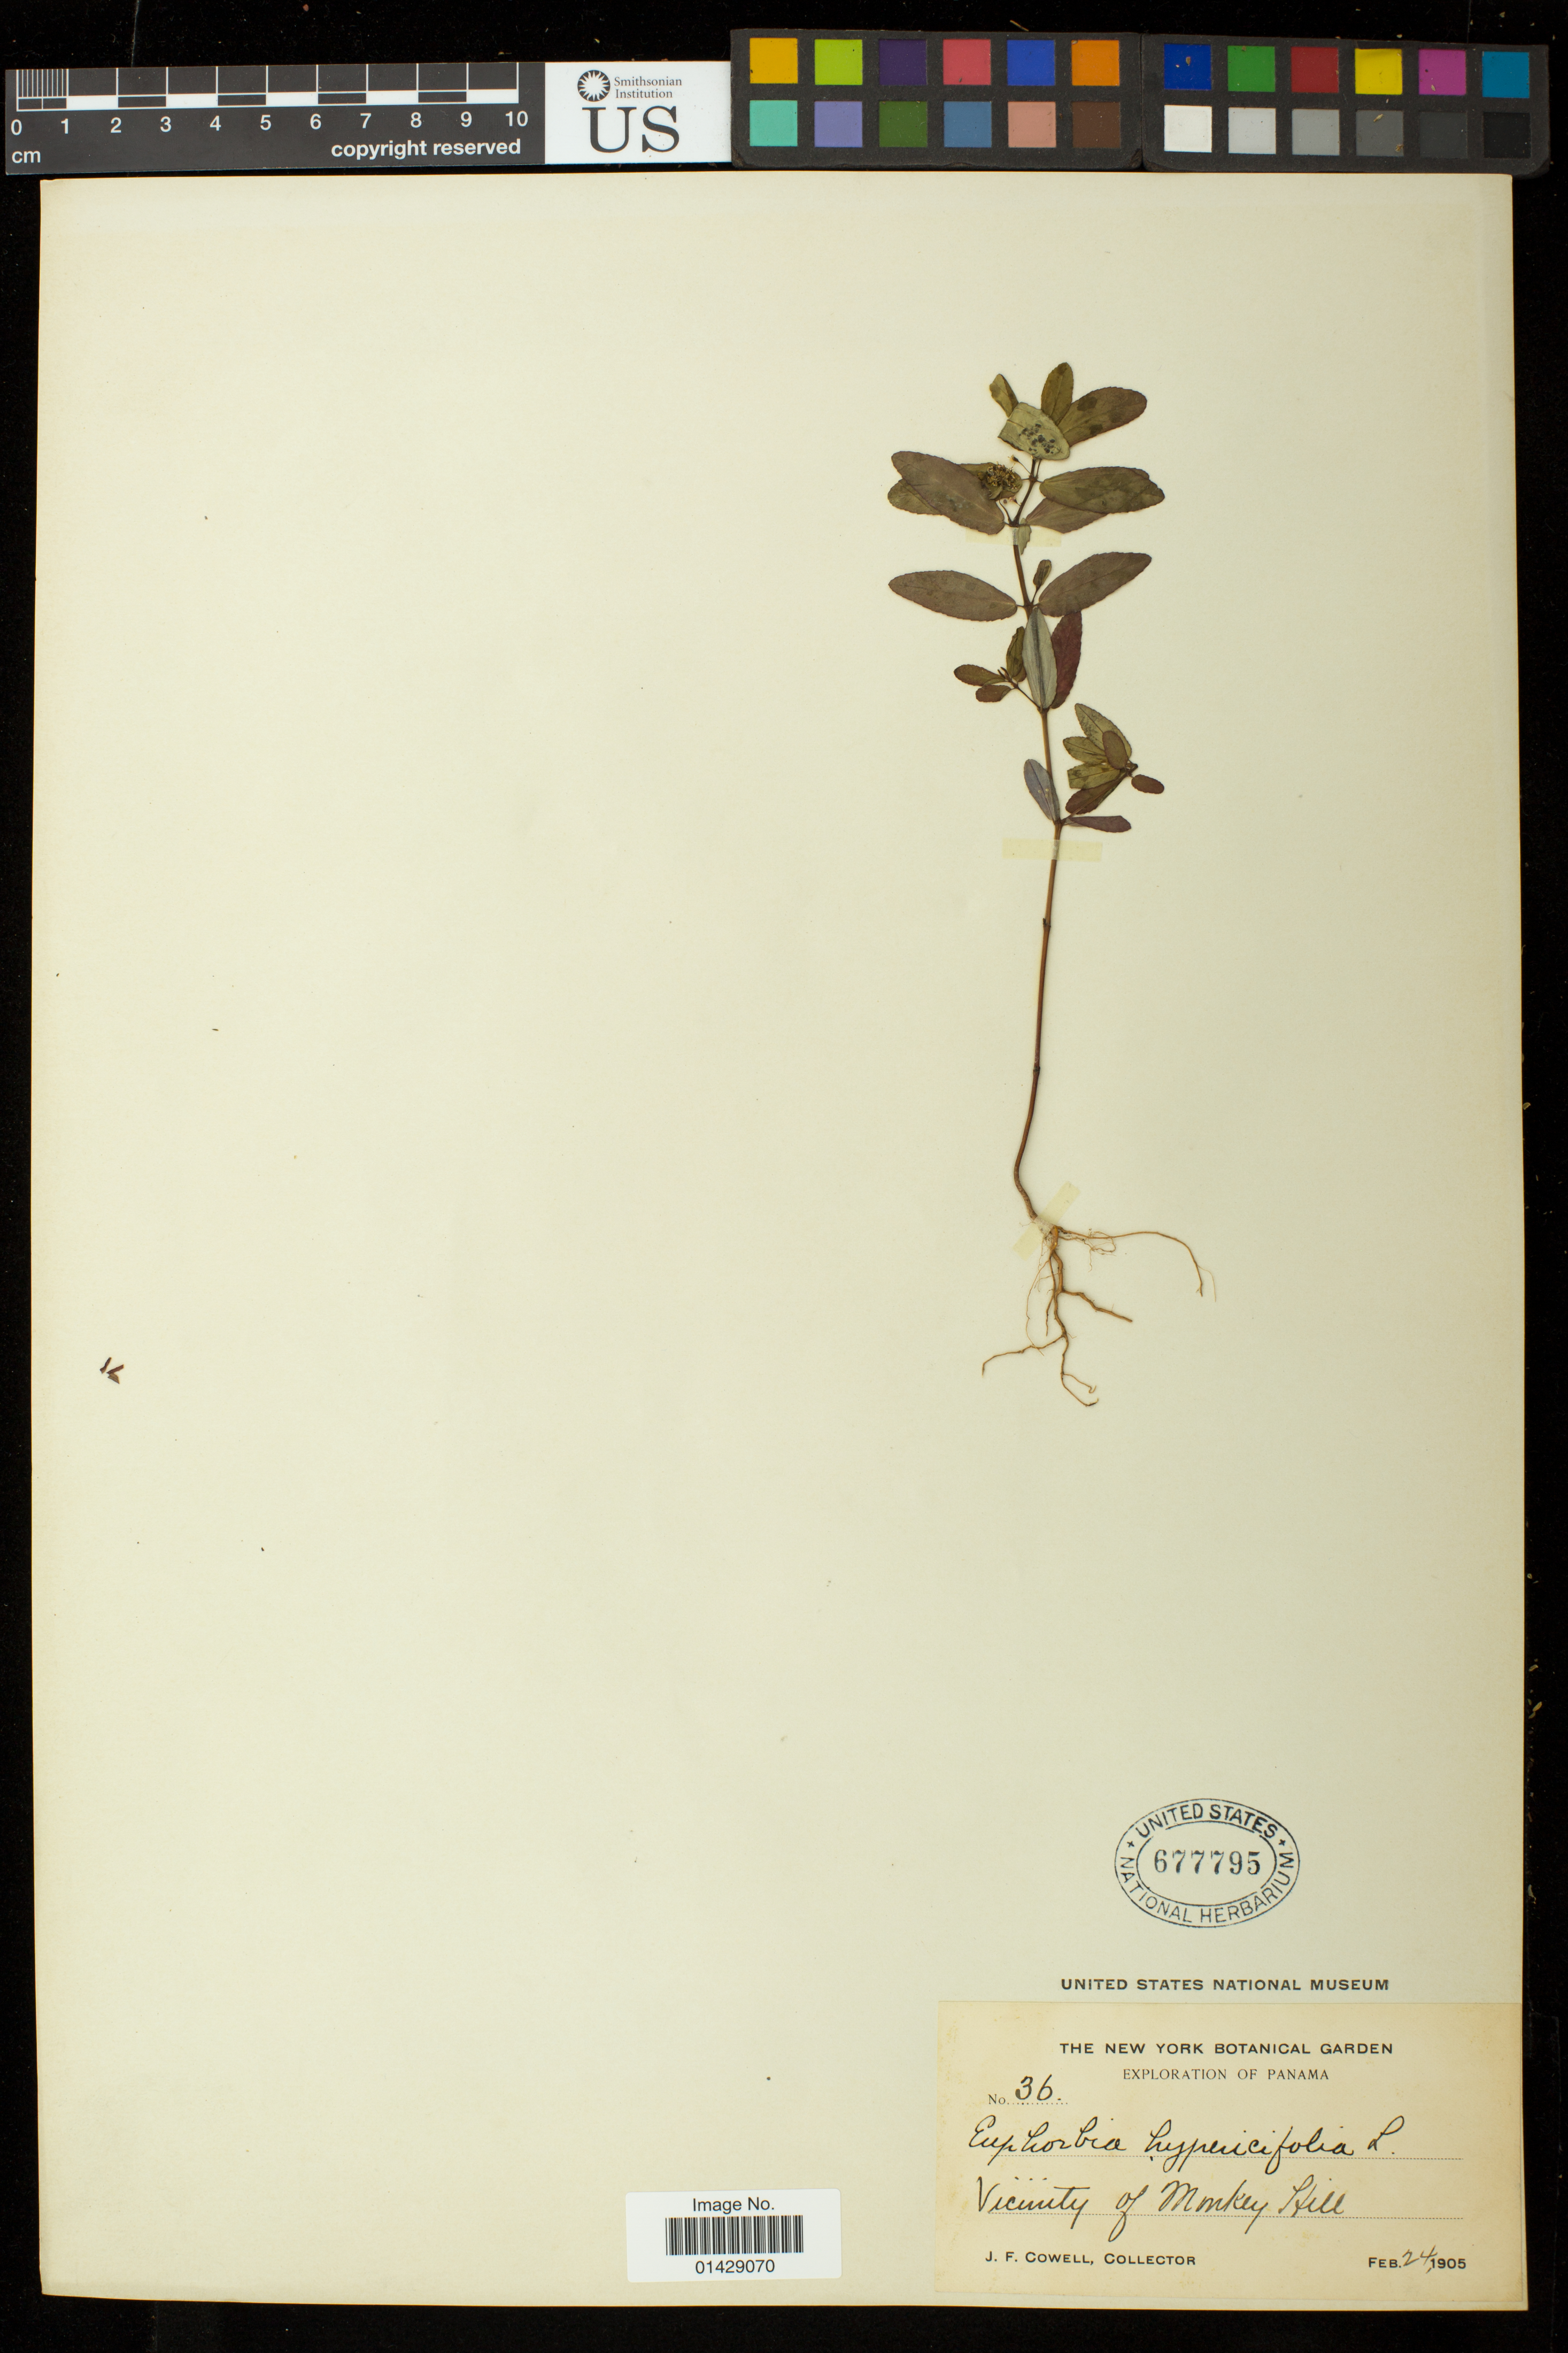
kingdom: Plantae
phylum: Tracheophyta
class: Magnoliopsida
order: Malpighiales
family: Euphorbiaceae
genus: Euphorbia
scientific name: Euphorbia hyssopifolia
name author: L.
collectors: J. F. Cowell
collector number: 36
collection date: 1905-02-24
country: Panama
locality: Vicinity of Monkey Hill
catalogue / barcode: US 677795